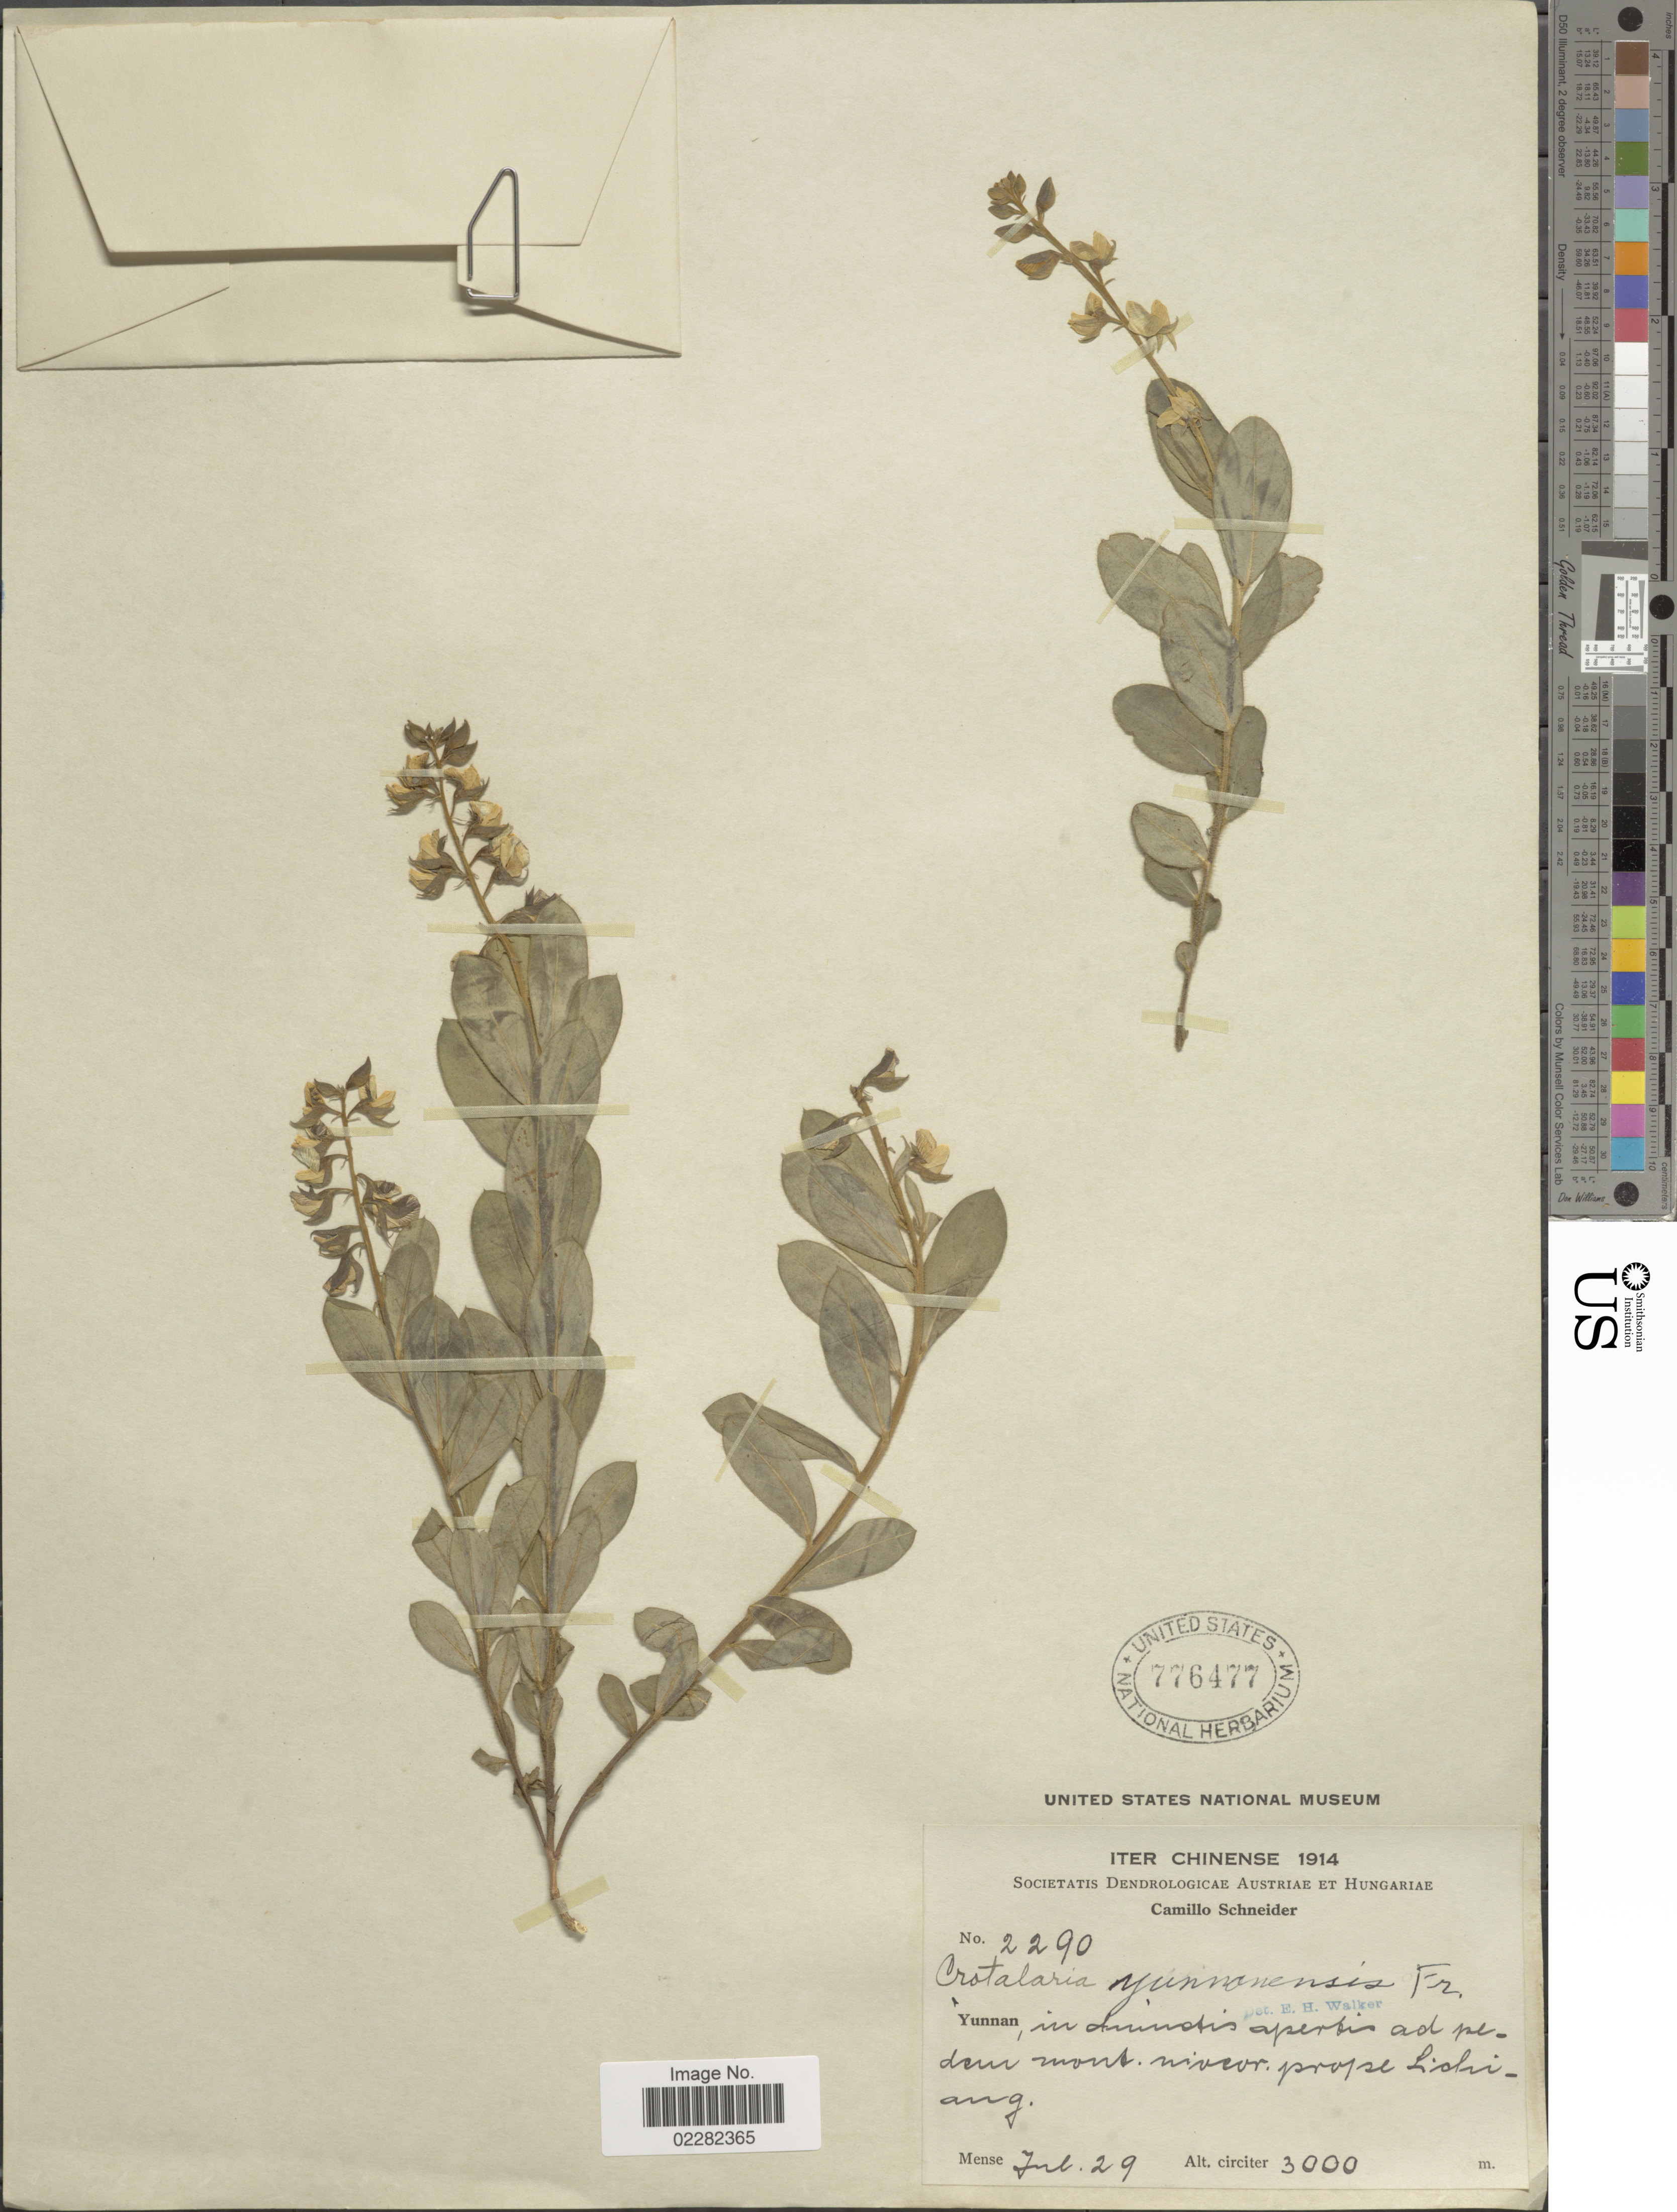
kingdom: Plantae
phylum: Tracheophyta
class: Magnoliopsida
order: Fabales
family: Fabaceae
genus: Crotalaria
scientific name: Crotalaria yunnanensis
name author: Franch.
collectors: C. K. Schneider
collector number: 2290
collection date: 1914-07-29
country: China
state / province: Yunnan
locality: Ad pedem mont, niveau prope Lichang [interpreted]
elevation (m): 3000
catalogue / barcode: US 776477